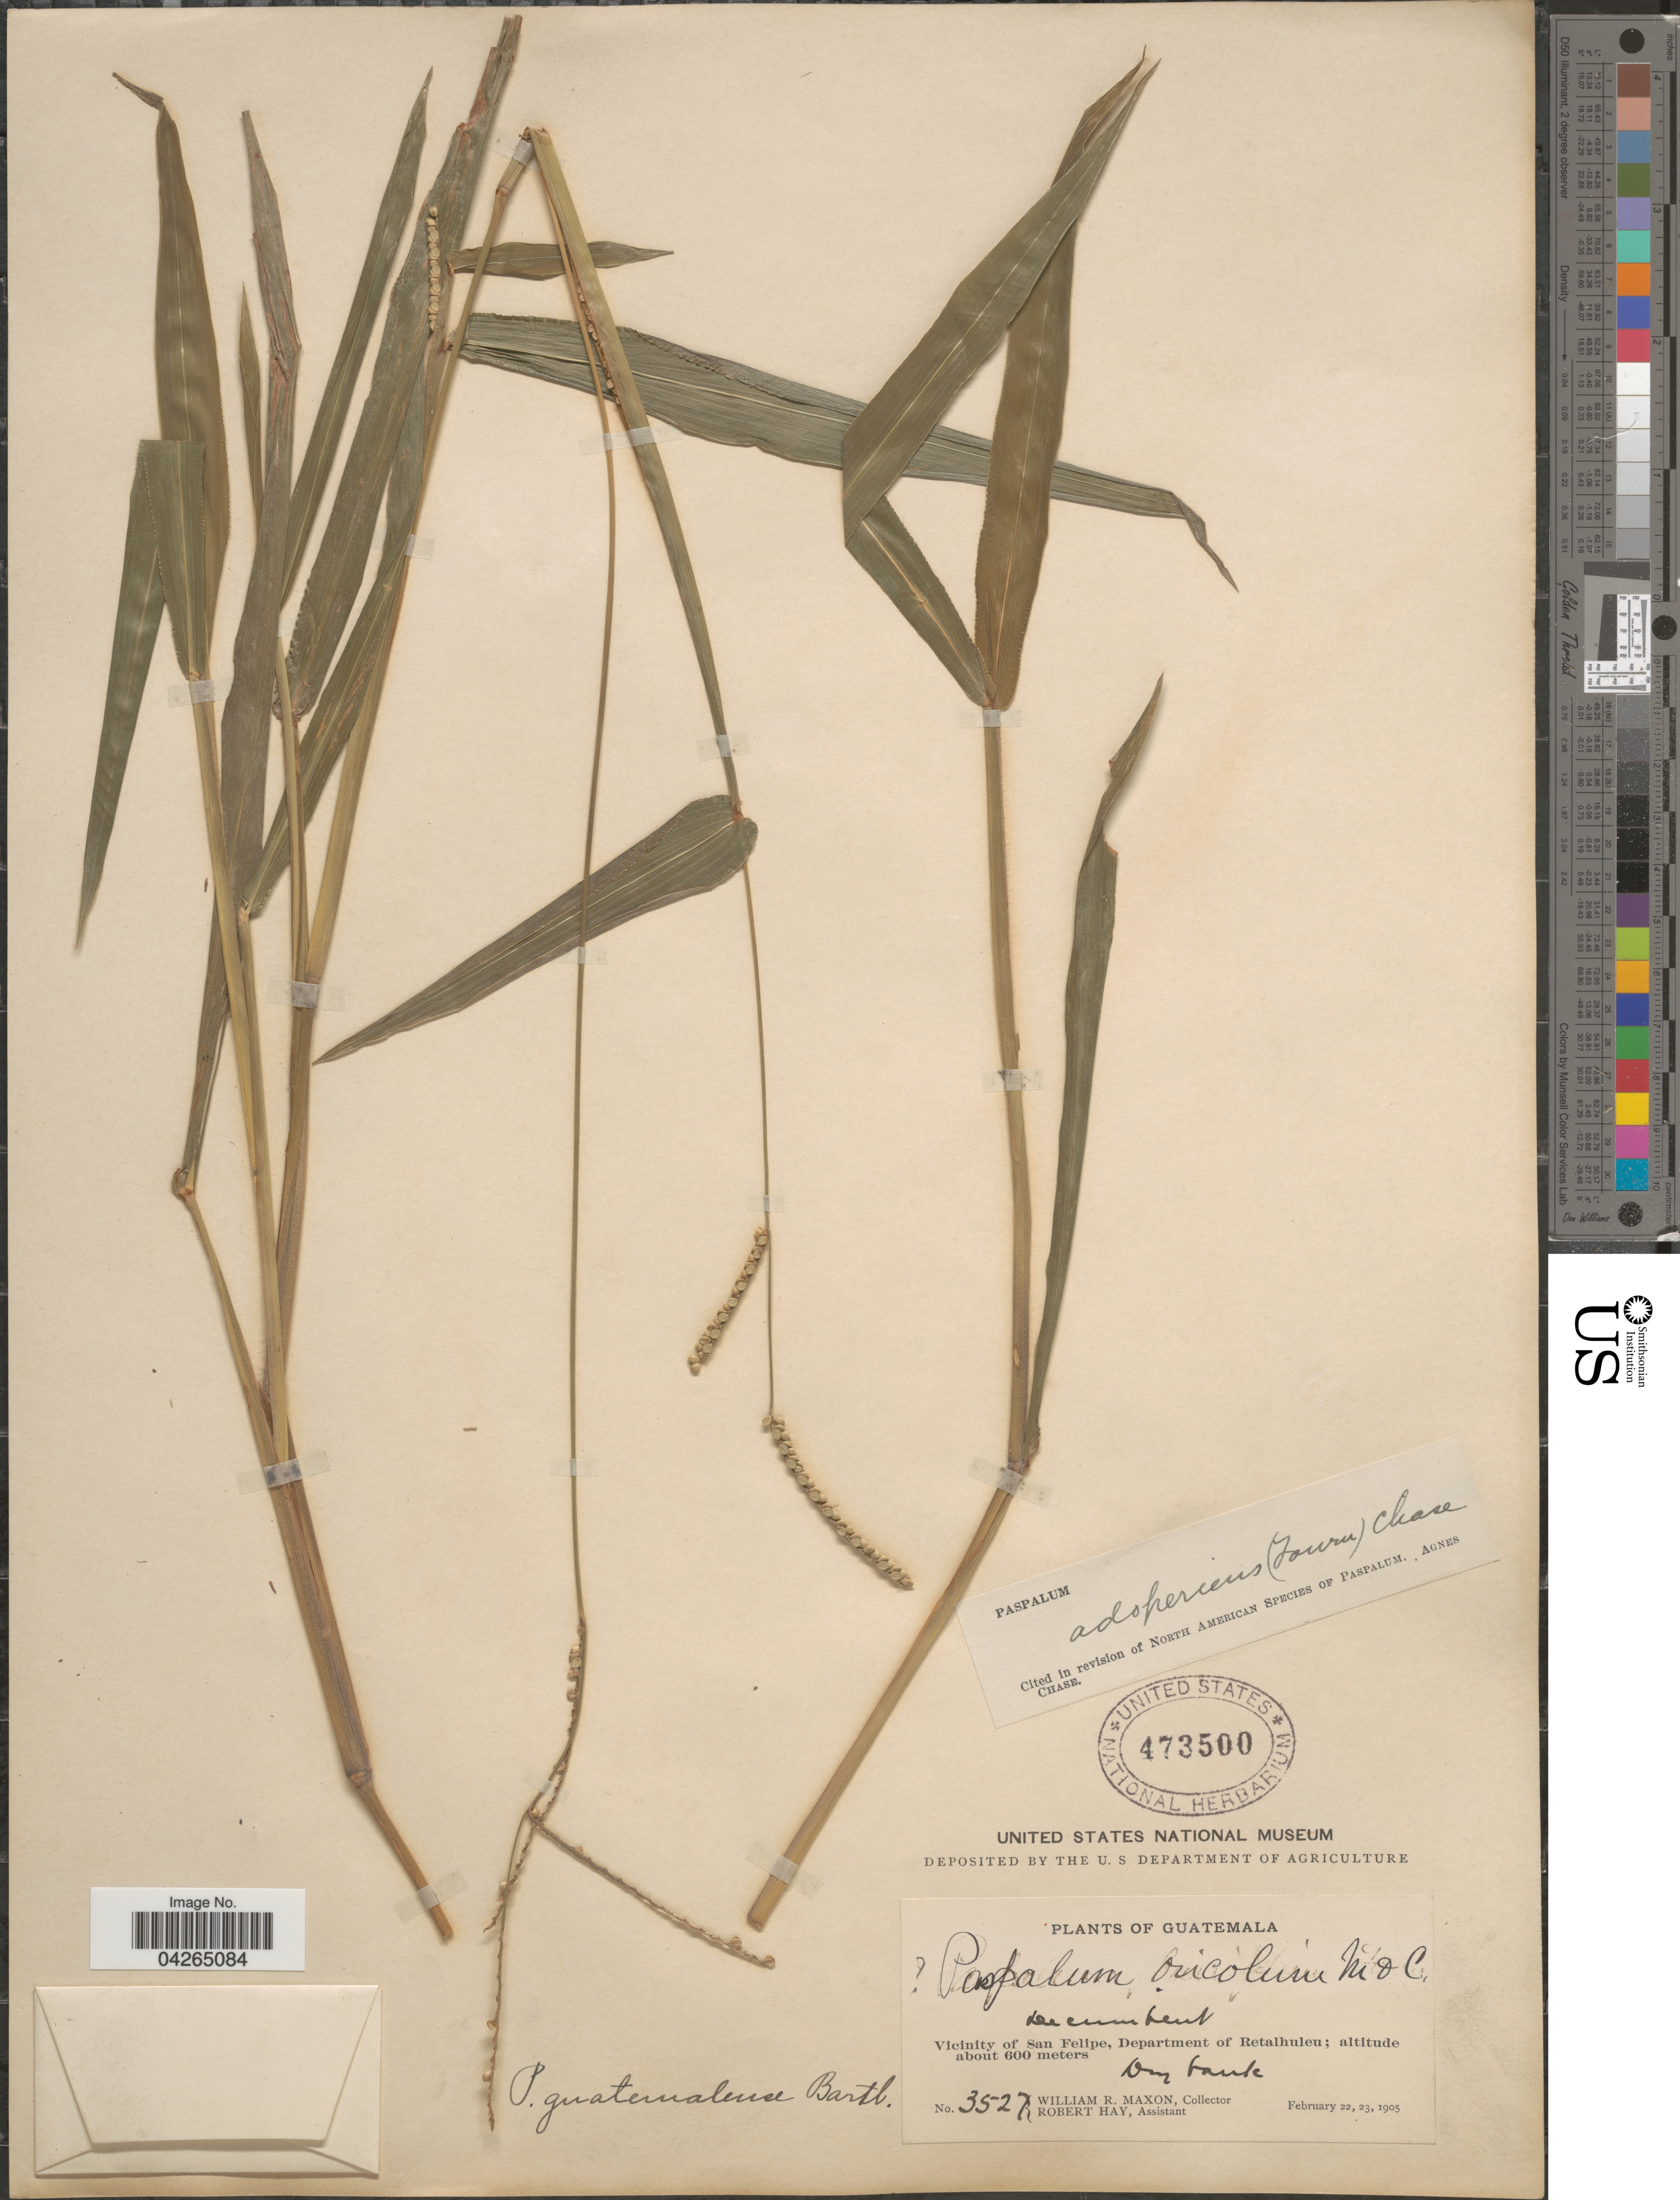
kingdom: Plantae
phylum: Tracheophyta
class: Liliopsida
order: Poales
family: Poaceae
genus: Paspalum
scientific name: Paspalum adoperiens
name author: (E. Fourn.) Chase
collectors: W. R. Maxon & R. Hay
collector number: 3527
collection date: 1905-02-22/1905-02-23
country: Guatemala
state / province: Retalhuleu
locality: Vicinity of San Felipe, Department of Retalhuleu.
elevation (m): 600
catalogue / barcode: US 473500